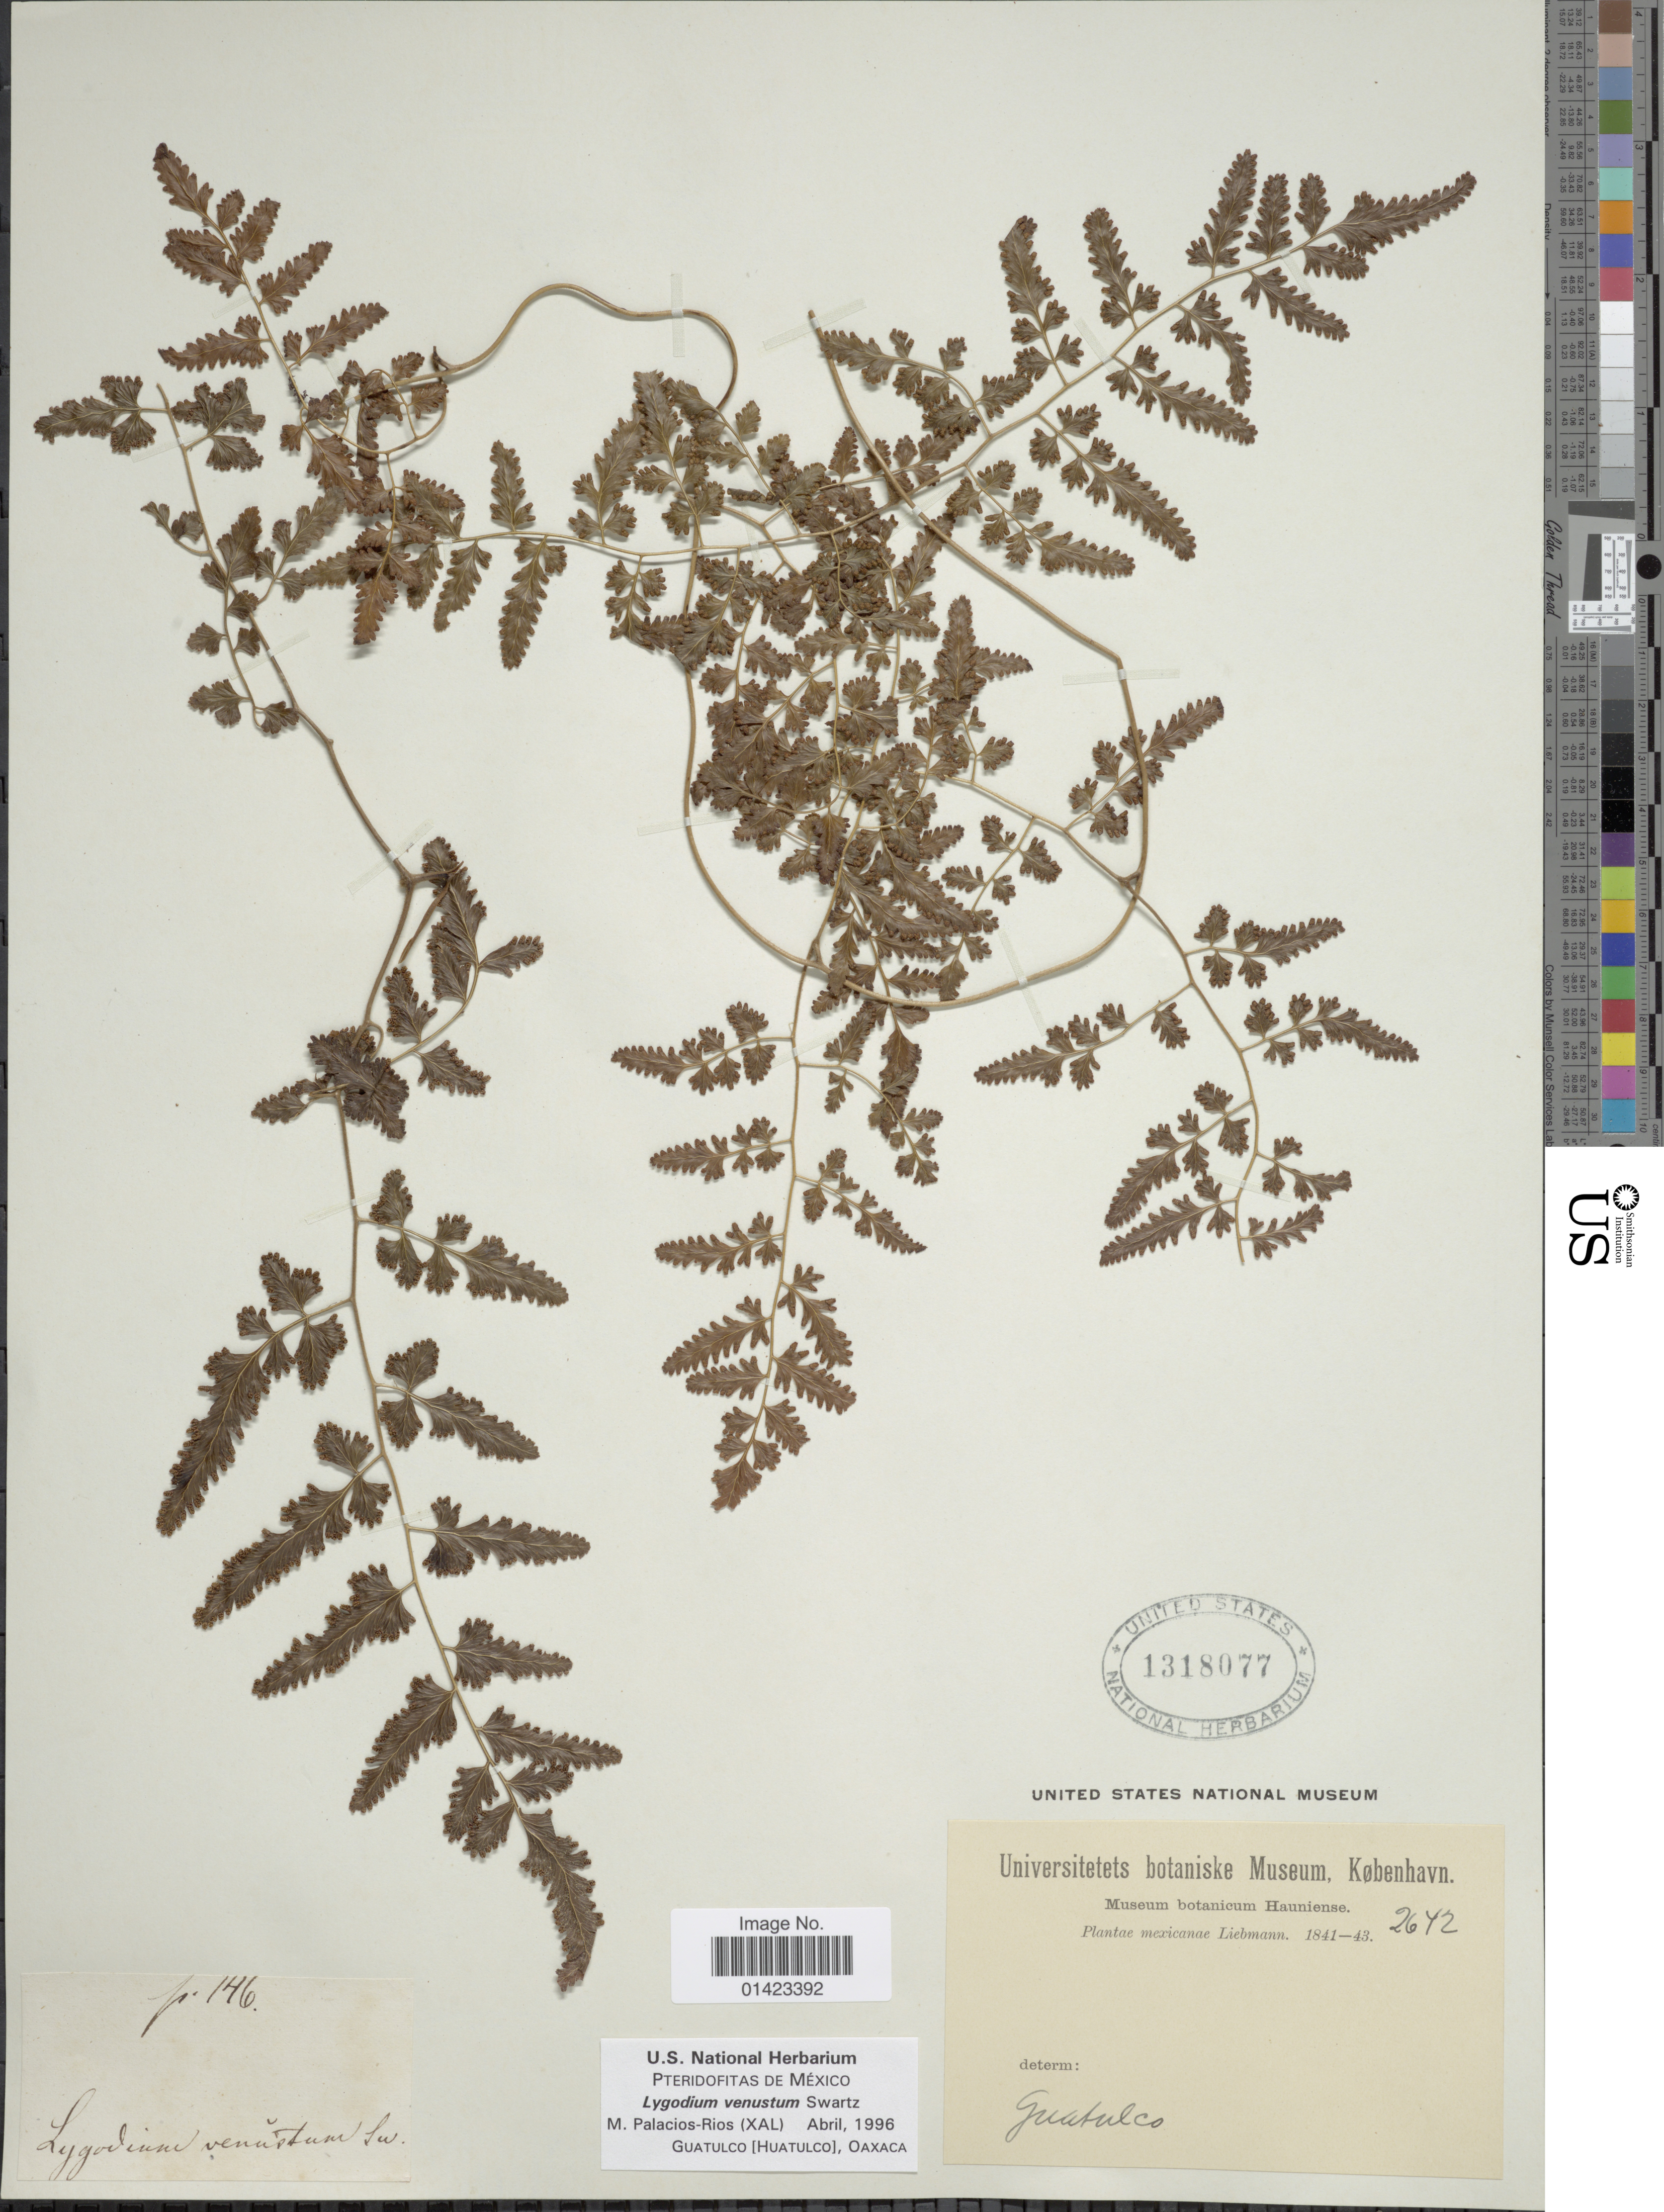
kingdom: Plantae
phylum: Tracheophyta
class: Polypodiopsida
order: Schizaeales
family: Lygodiaceae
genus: Lygodium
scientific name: Lygodium venustum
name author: Sw.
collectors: Liebmann, --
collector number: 2642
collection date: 1841/1843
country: Mexico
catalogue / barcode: US 1318077